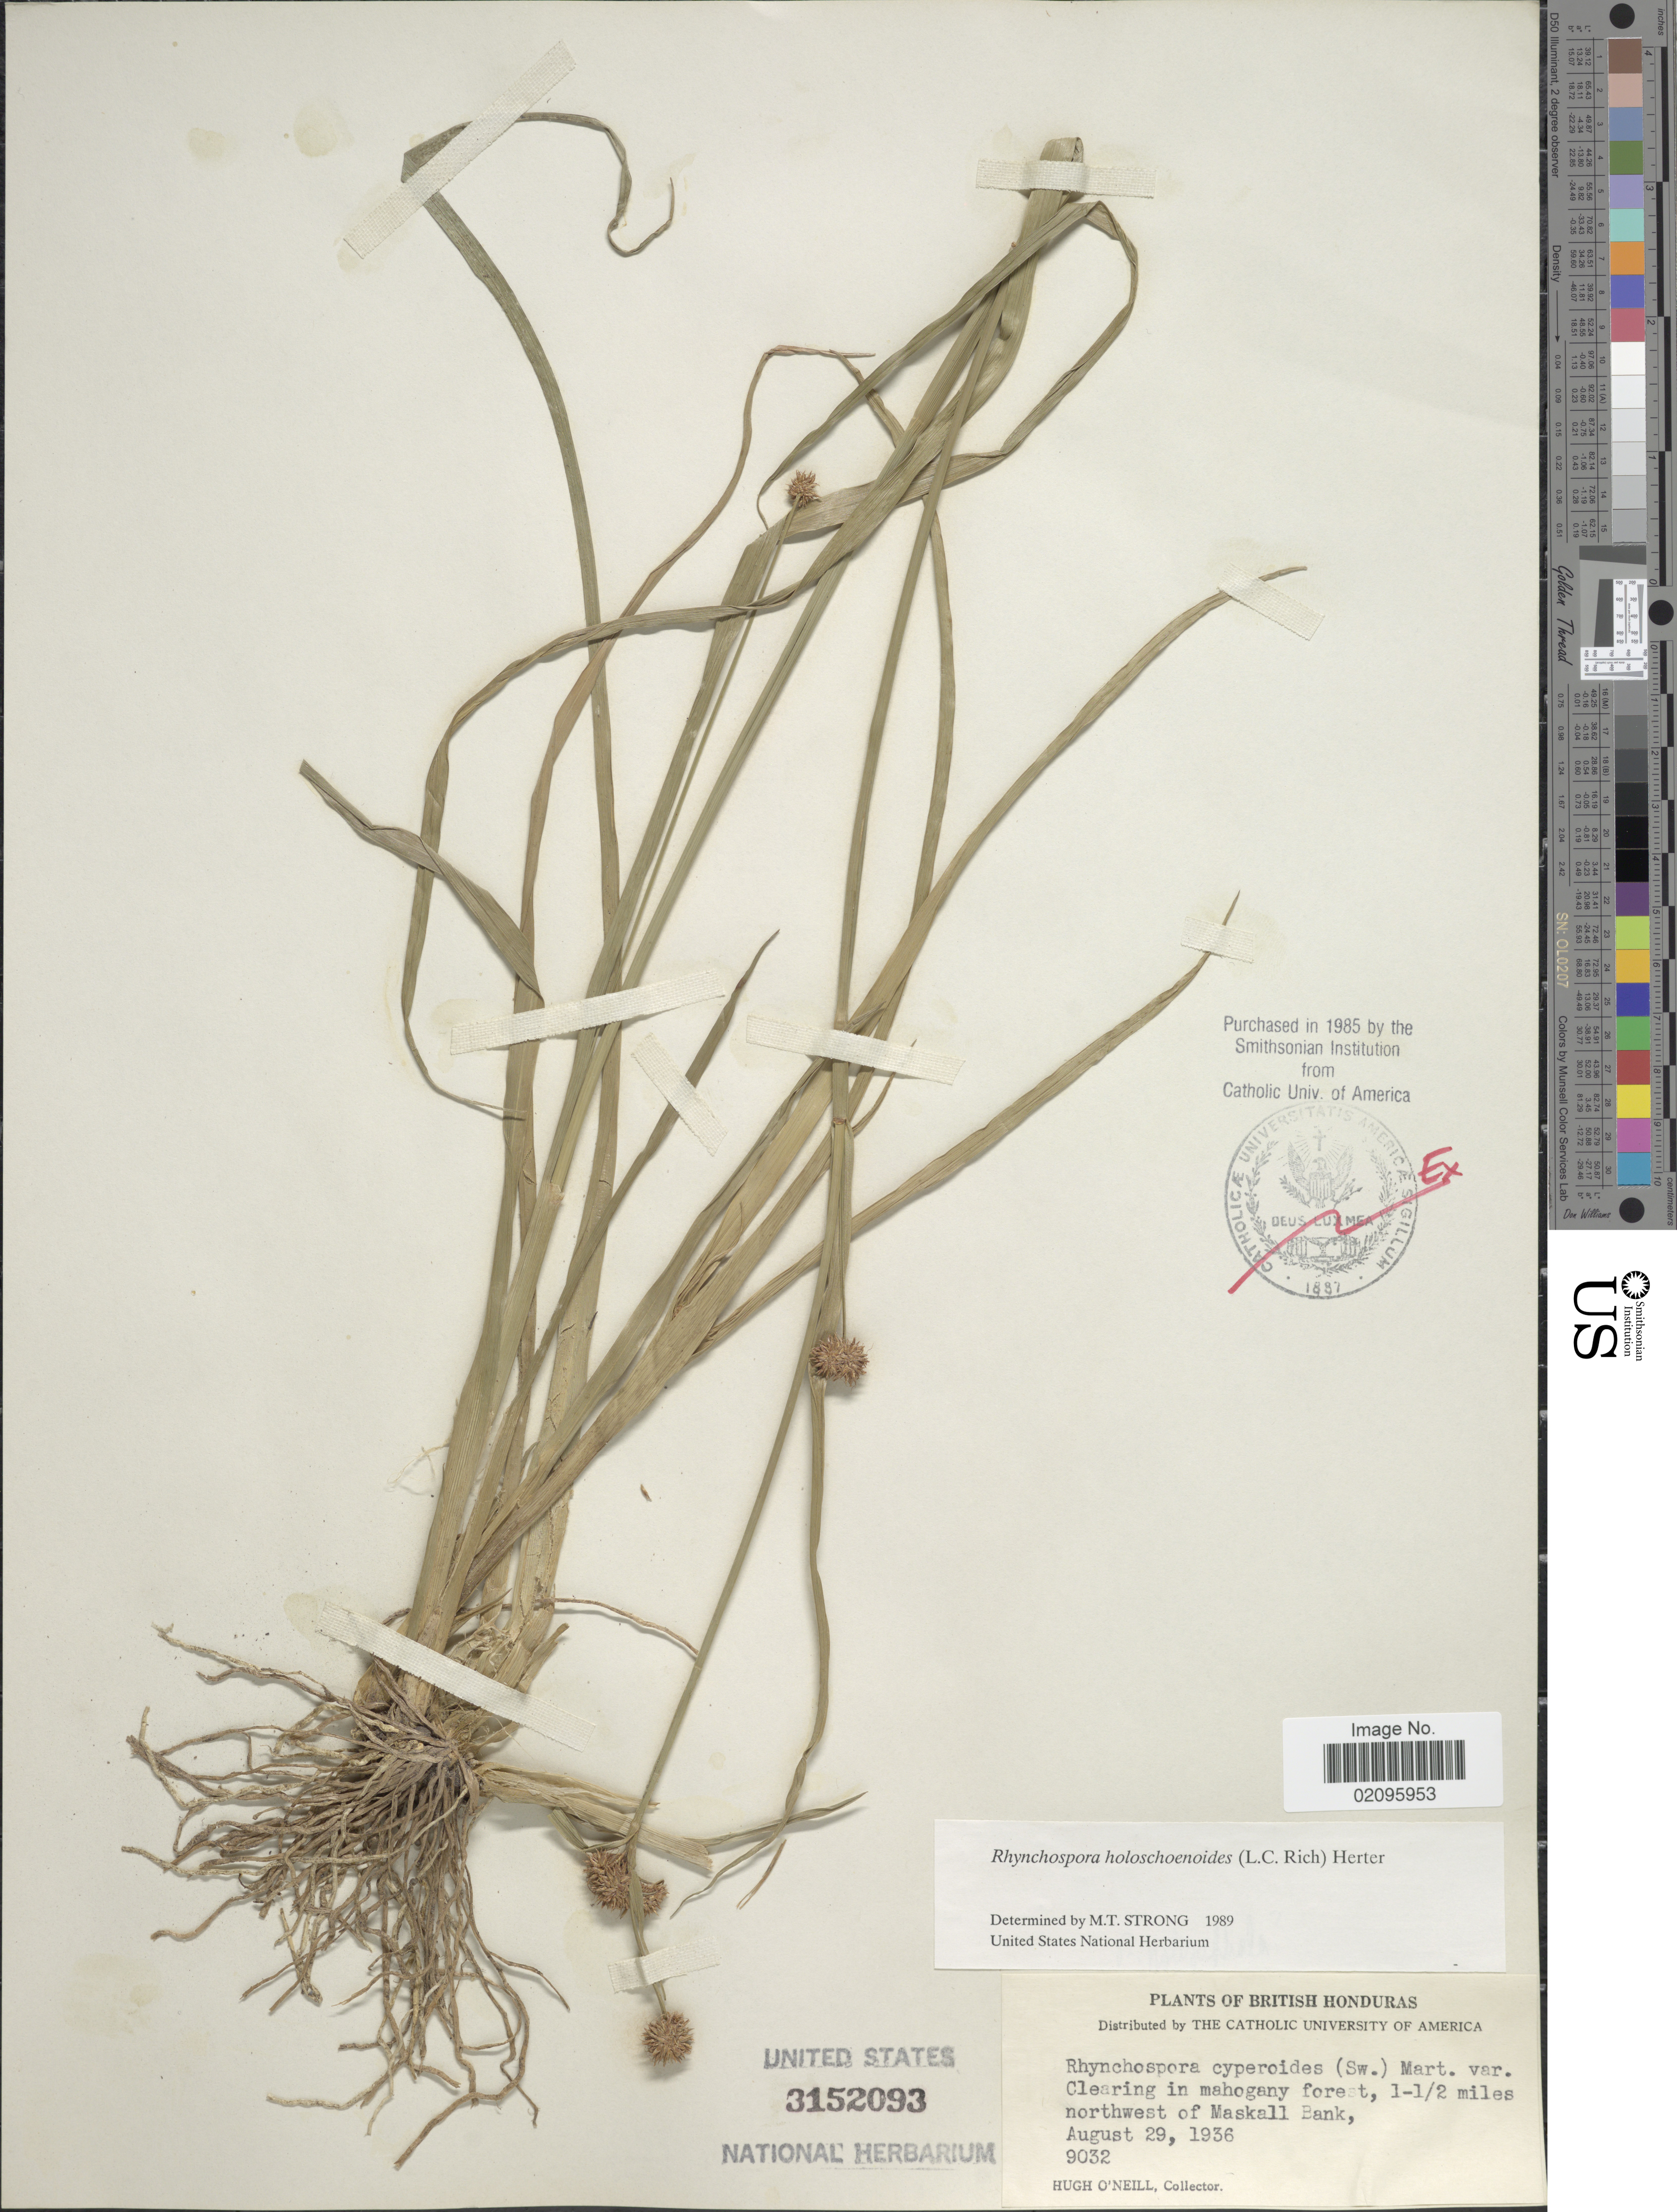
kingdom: Plantae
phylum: Tracheophyta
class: Liliopsida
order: Poales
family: Cyperaceae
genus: Rhynchospora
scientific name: Rhynchospora holoschoenoides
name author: (Rich.) Herter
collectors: H. O'Neill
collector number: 9032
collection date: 1936-08-29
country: Belize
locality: British Honduras, 1-1-/2 miles northwest of Maskall Bank.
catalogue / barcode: US 3152093